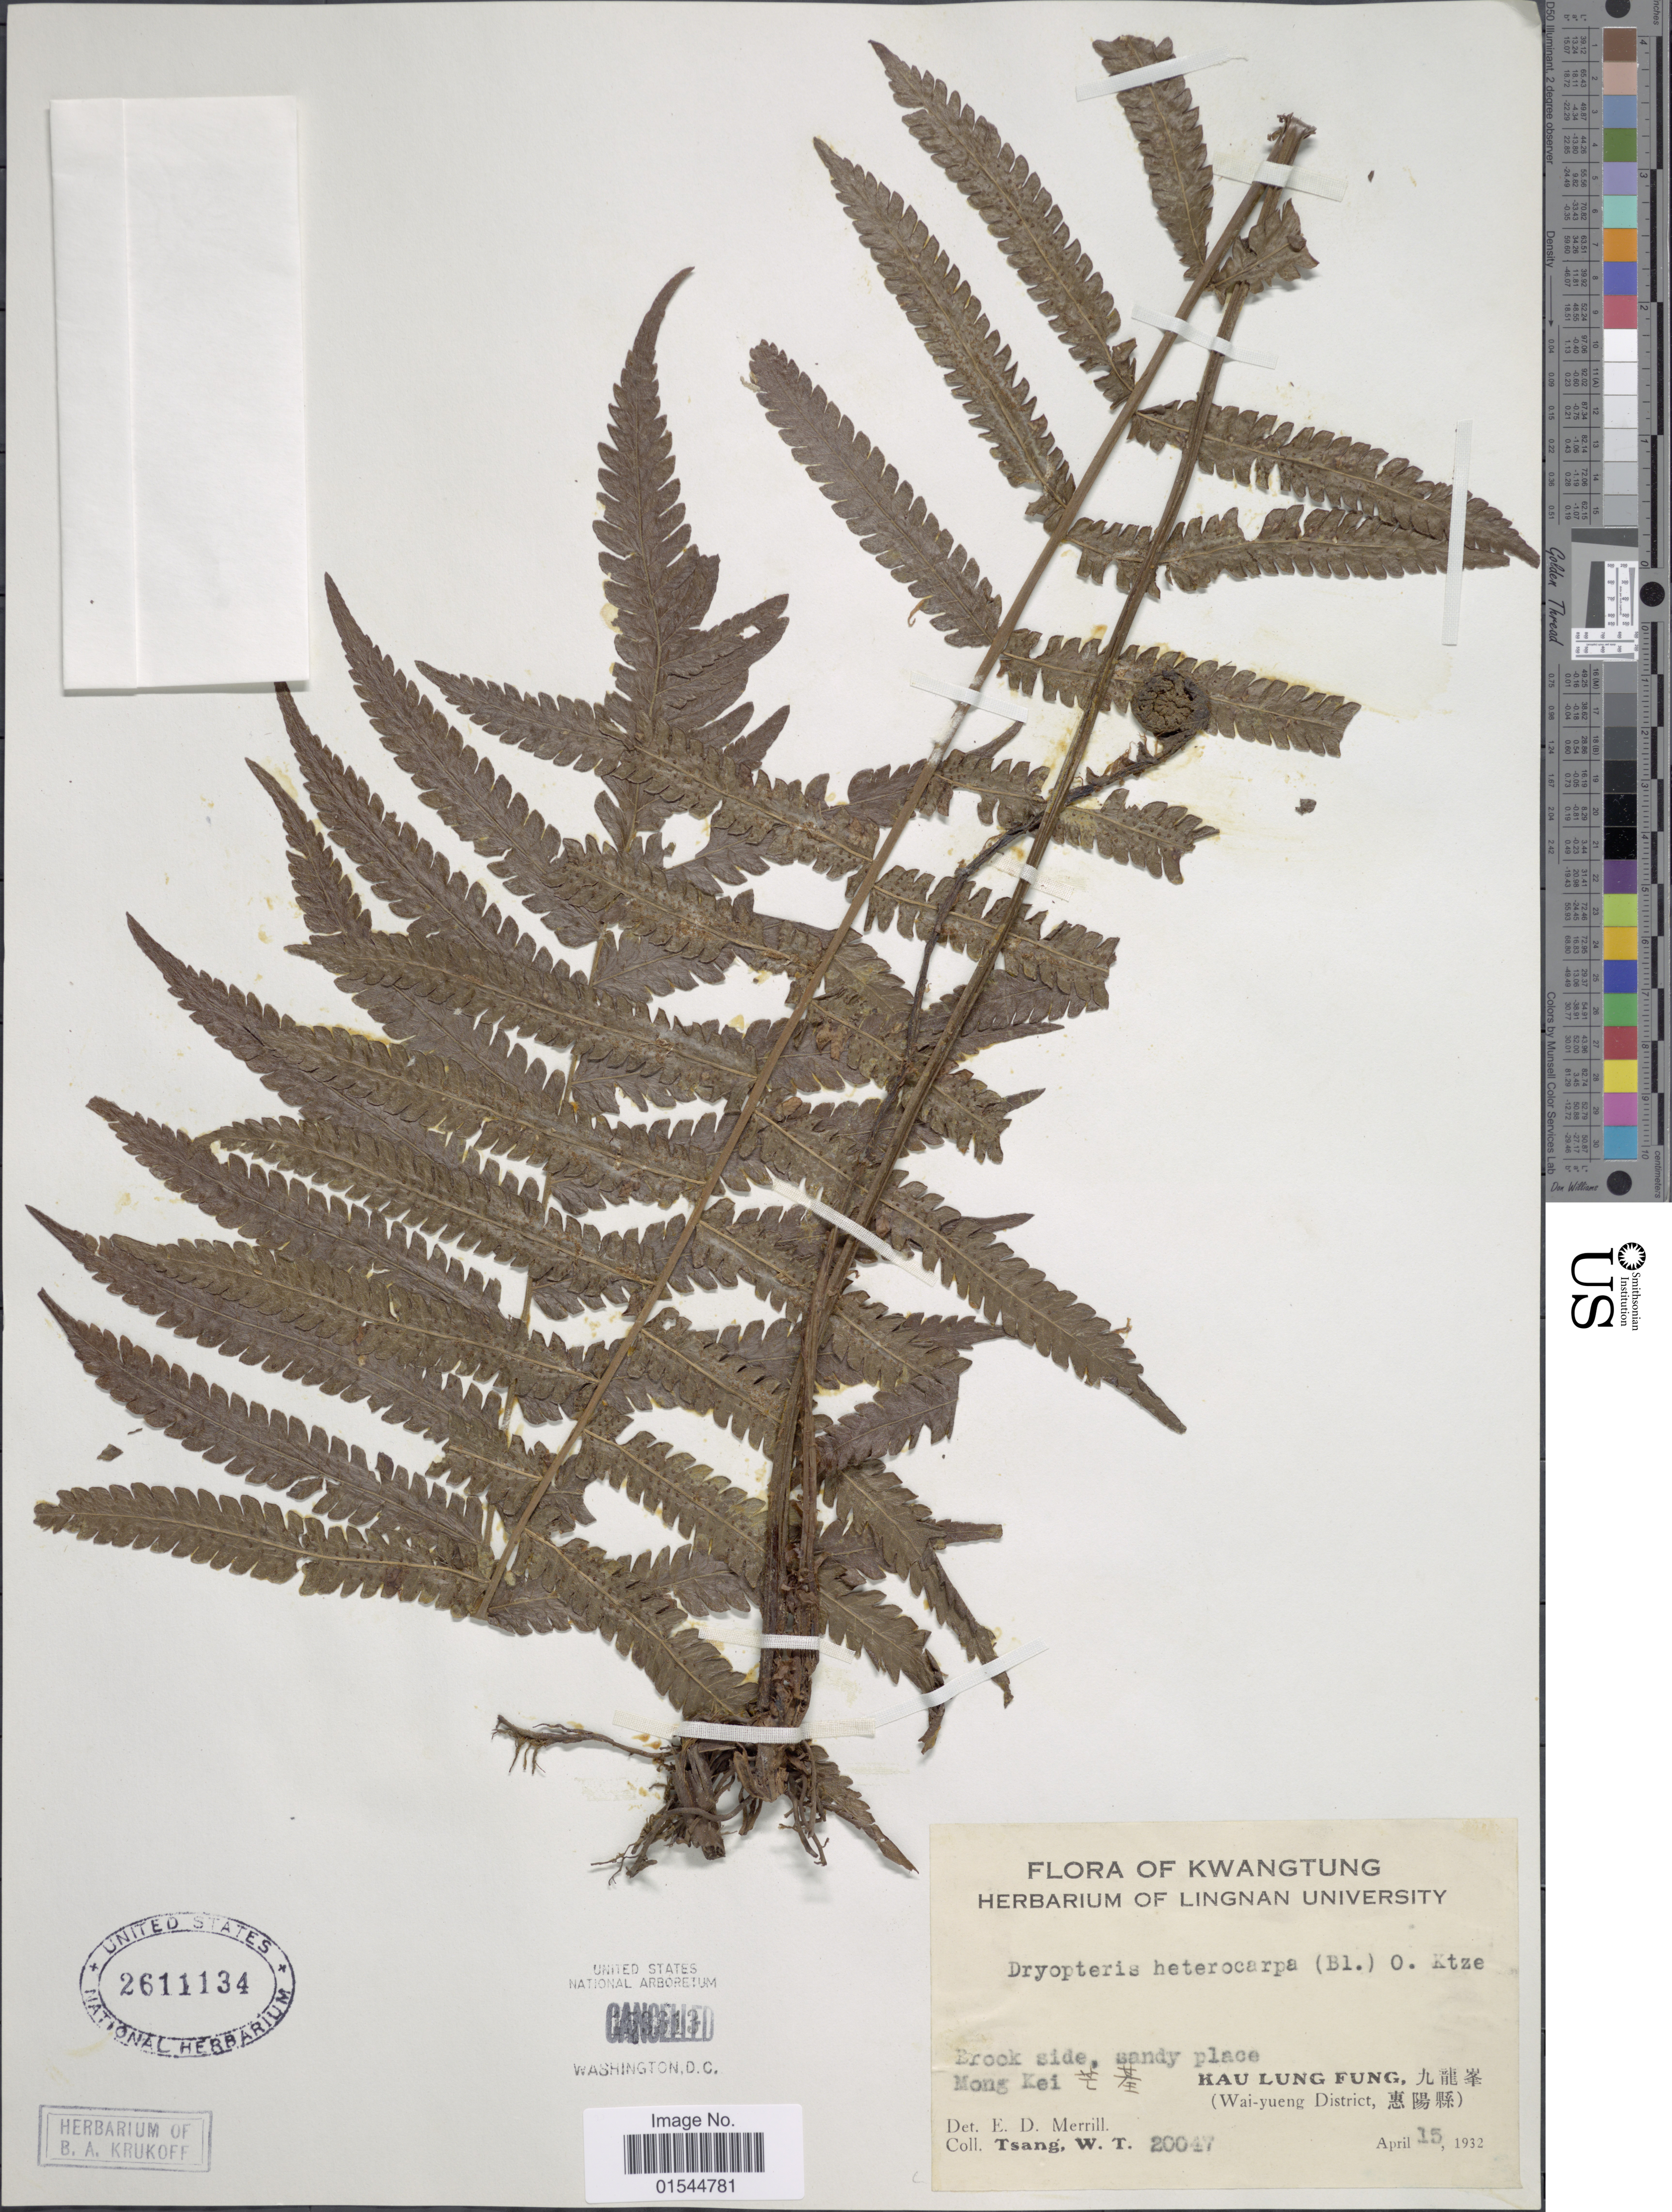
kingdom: Plantae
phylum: Tracheophyta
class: Polypodiopsida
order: Polypodiales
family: Thelypteridaceae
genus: Sphaerostephanos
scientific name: Sphaerostephanos heterocarpus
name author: (Blume) Holttum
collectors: W. T. Tsang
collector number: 20047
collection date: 1932-04-15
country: China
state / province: Guangdong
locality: Kwangtung, Brook side, sandy place, Mong Kei, Kau Lung Fung, Wai-yueng District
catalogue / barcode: US 2611134